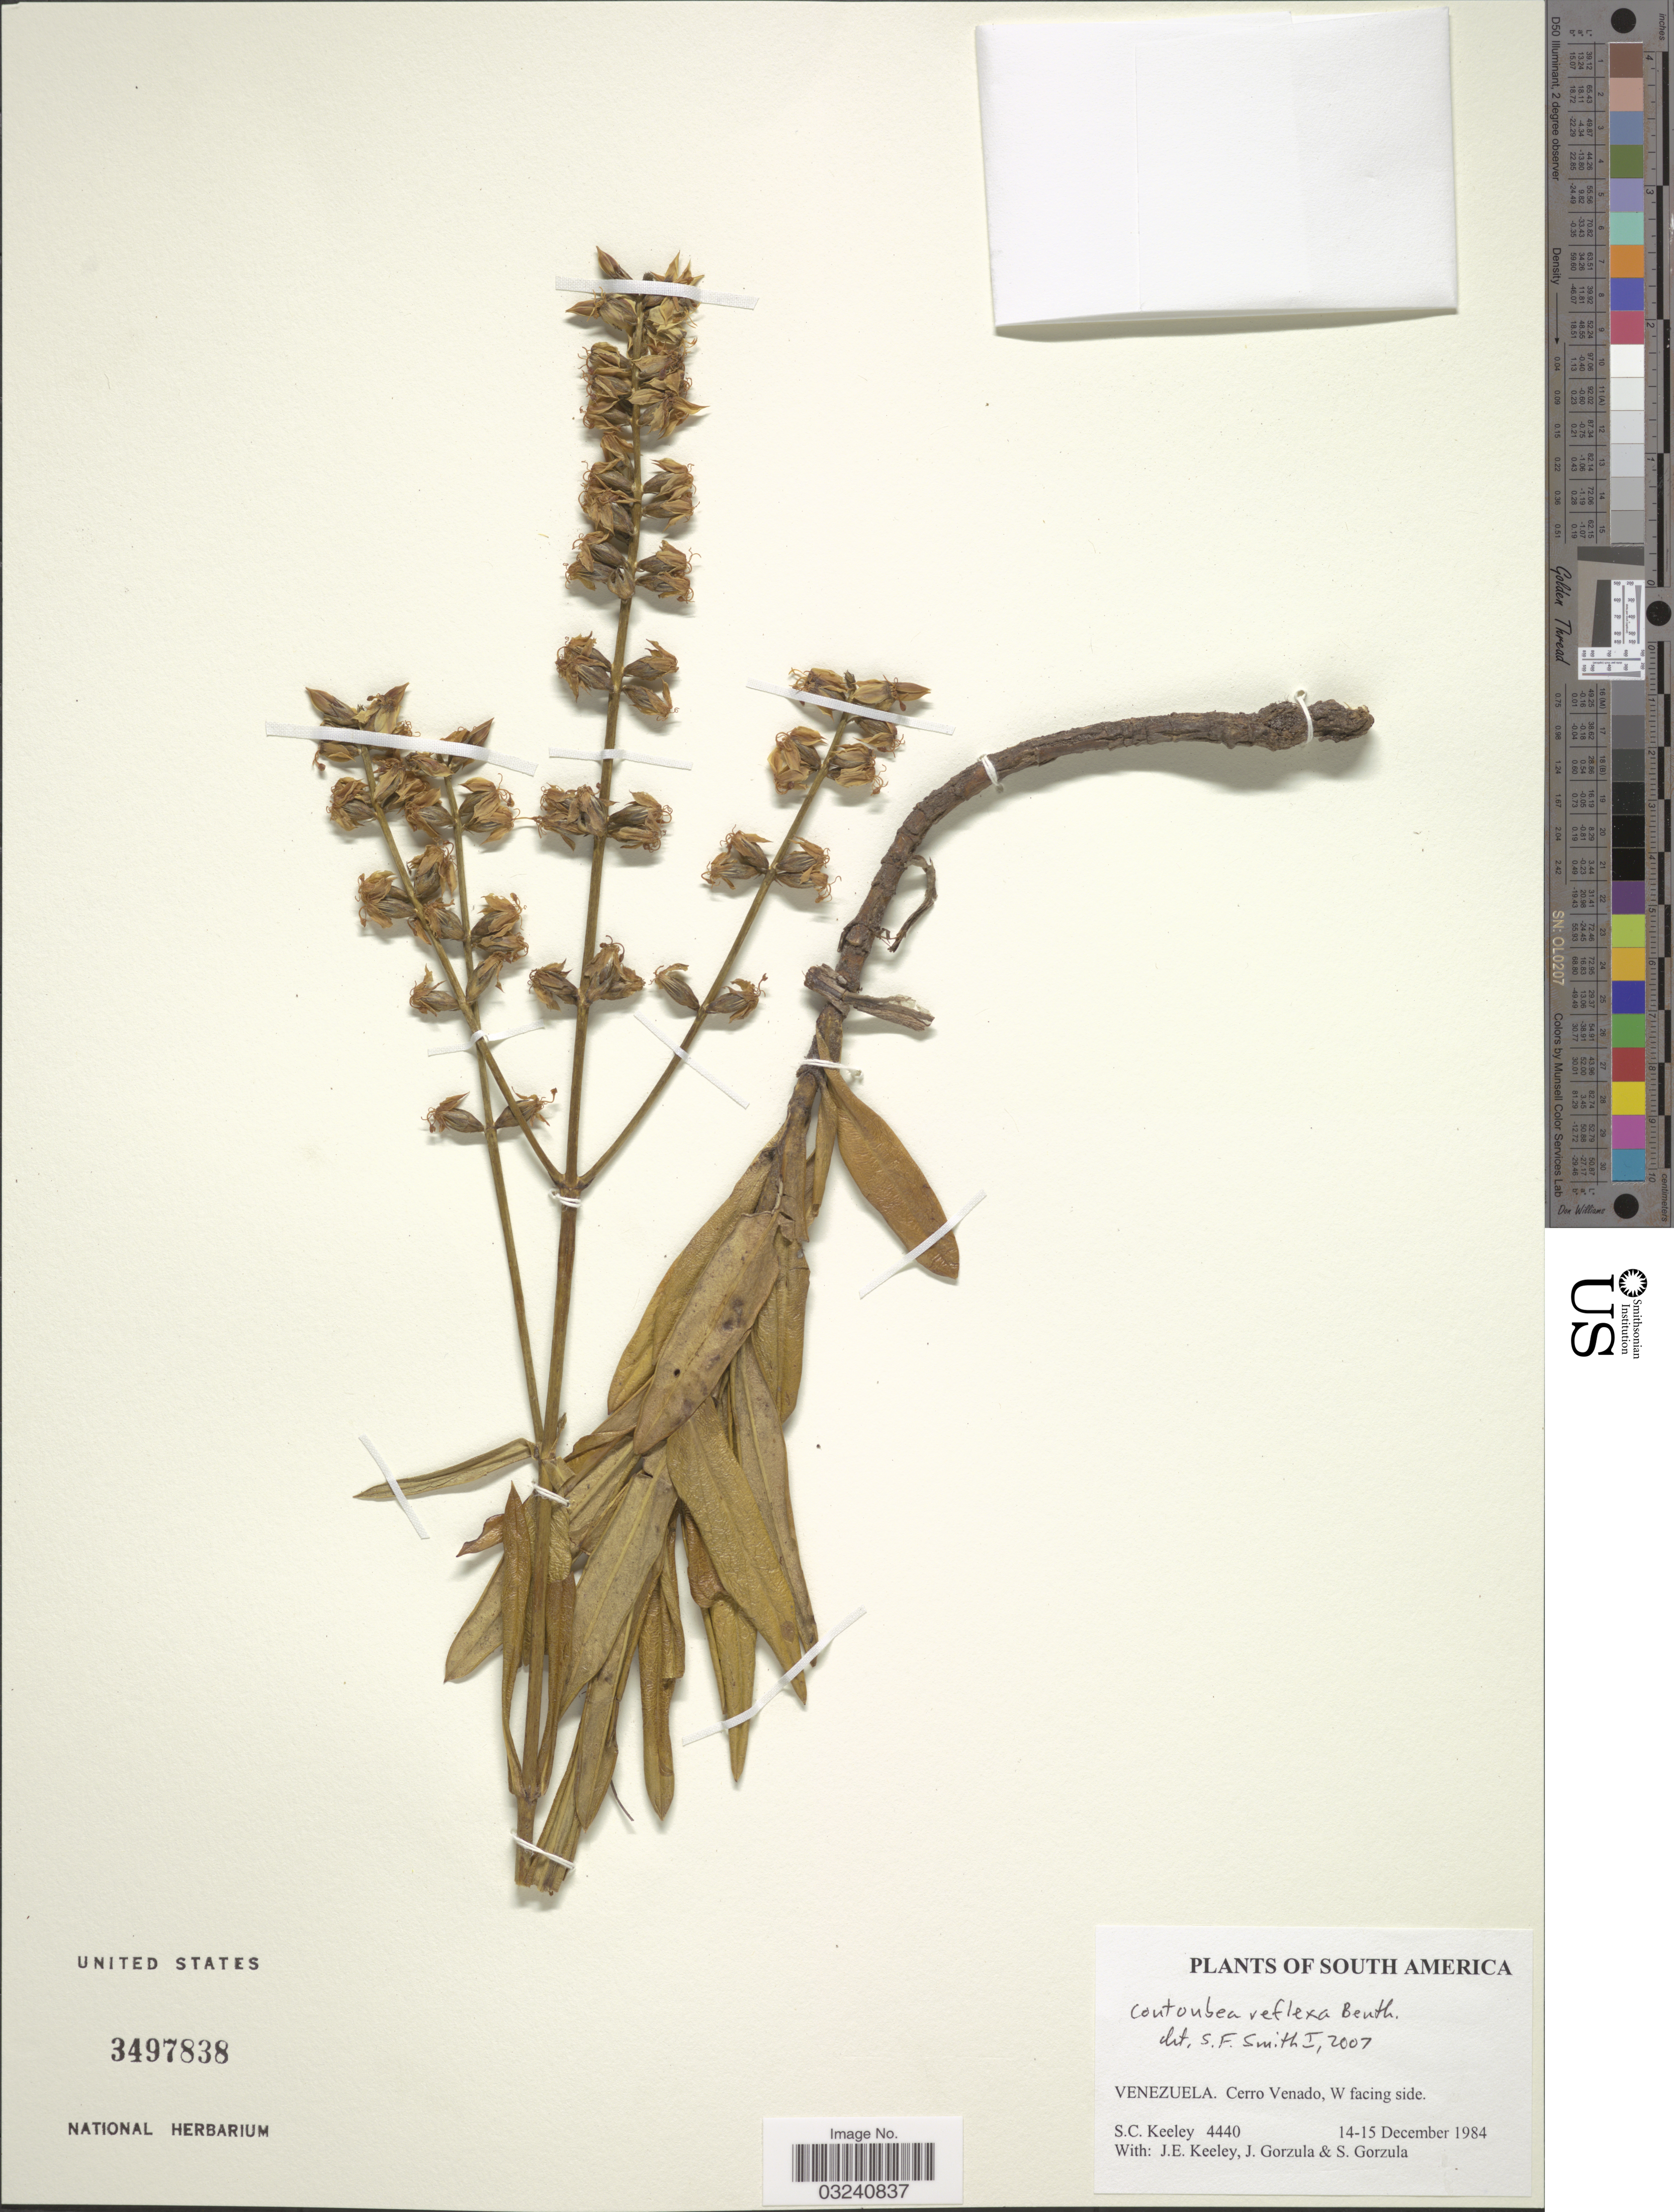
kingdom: Plantae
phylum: Tracheophyta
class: Magnoliopsida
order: Gentianales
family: Gentianaceae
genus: Coutoubea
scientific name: Coutoubea reflexa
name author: Benth.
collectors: S. C. Keeley, J. E. Keeley, J. Gorzula & S. Gorzula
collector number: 4440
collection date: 1984-12-14/1984-12-15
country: Venezuela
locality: Cerro Venado, W facing side.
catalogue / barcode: US 3497838